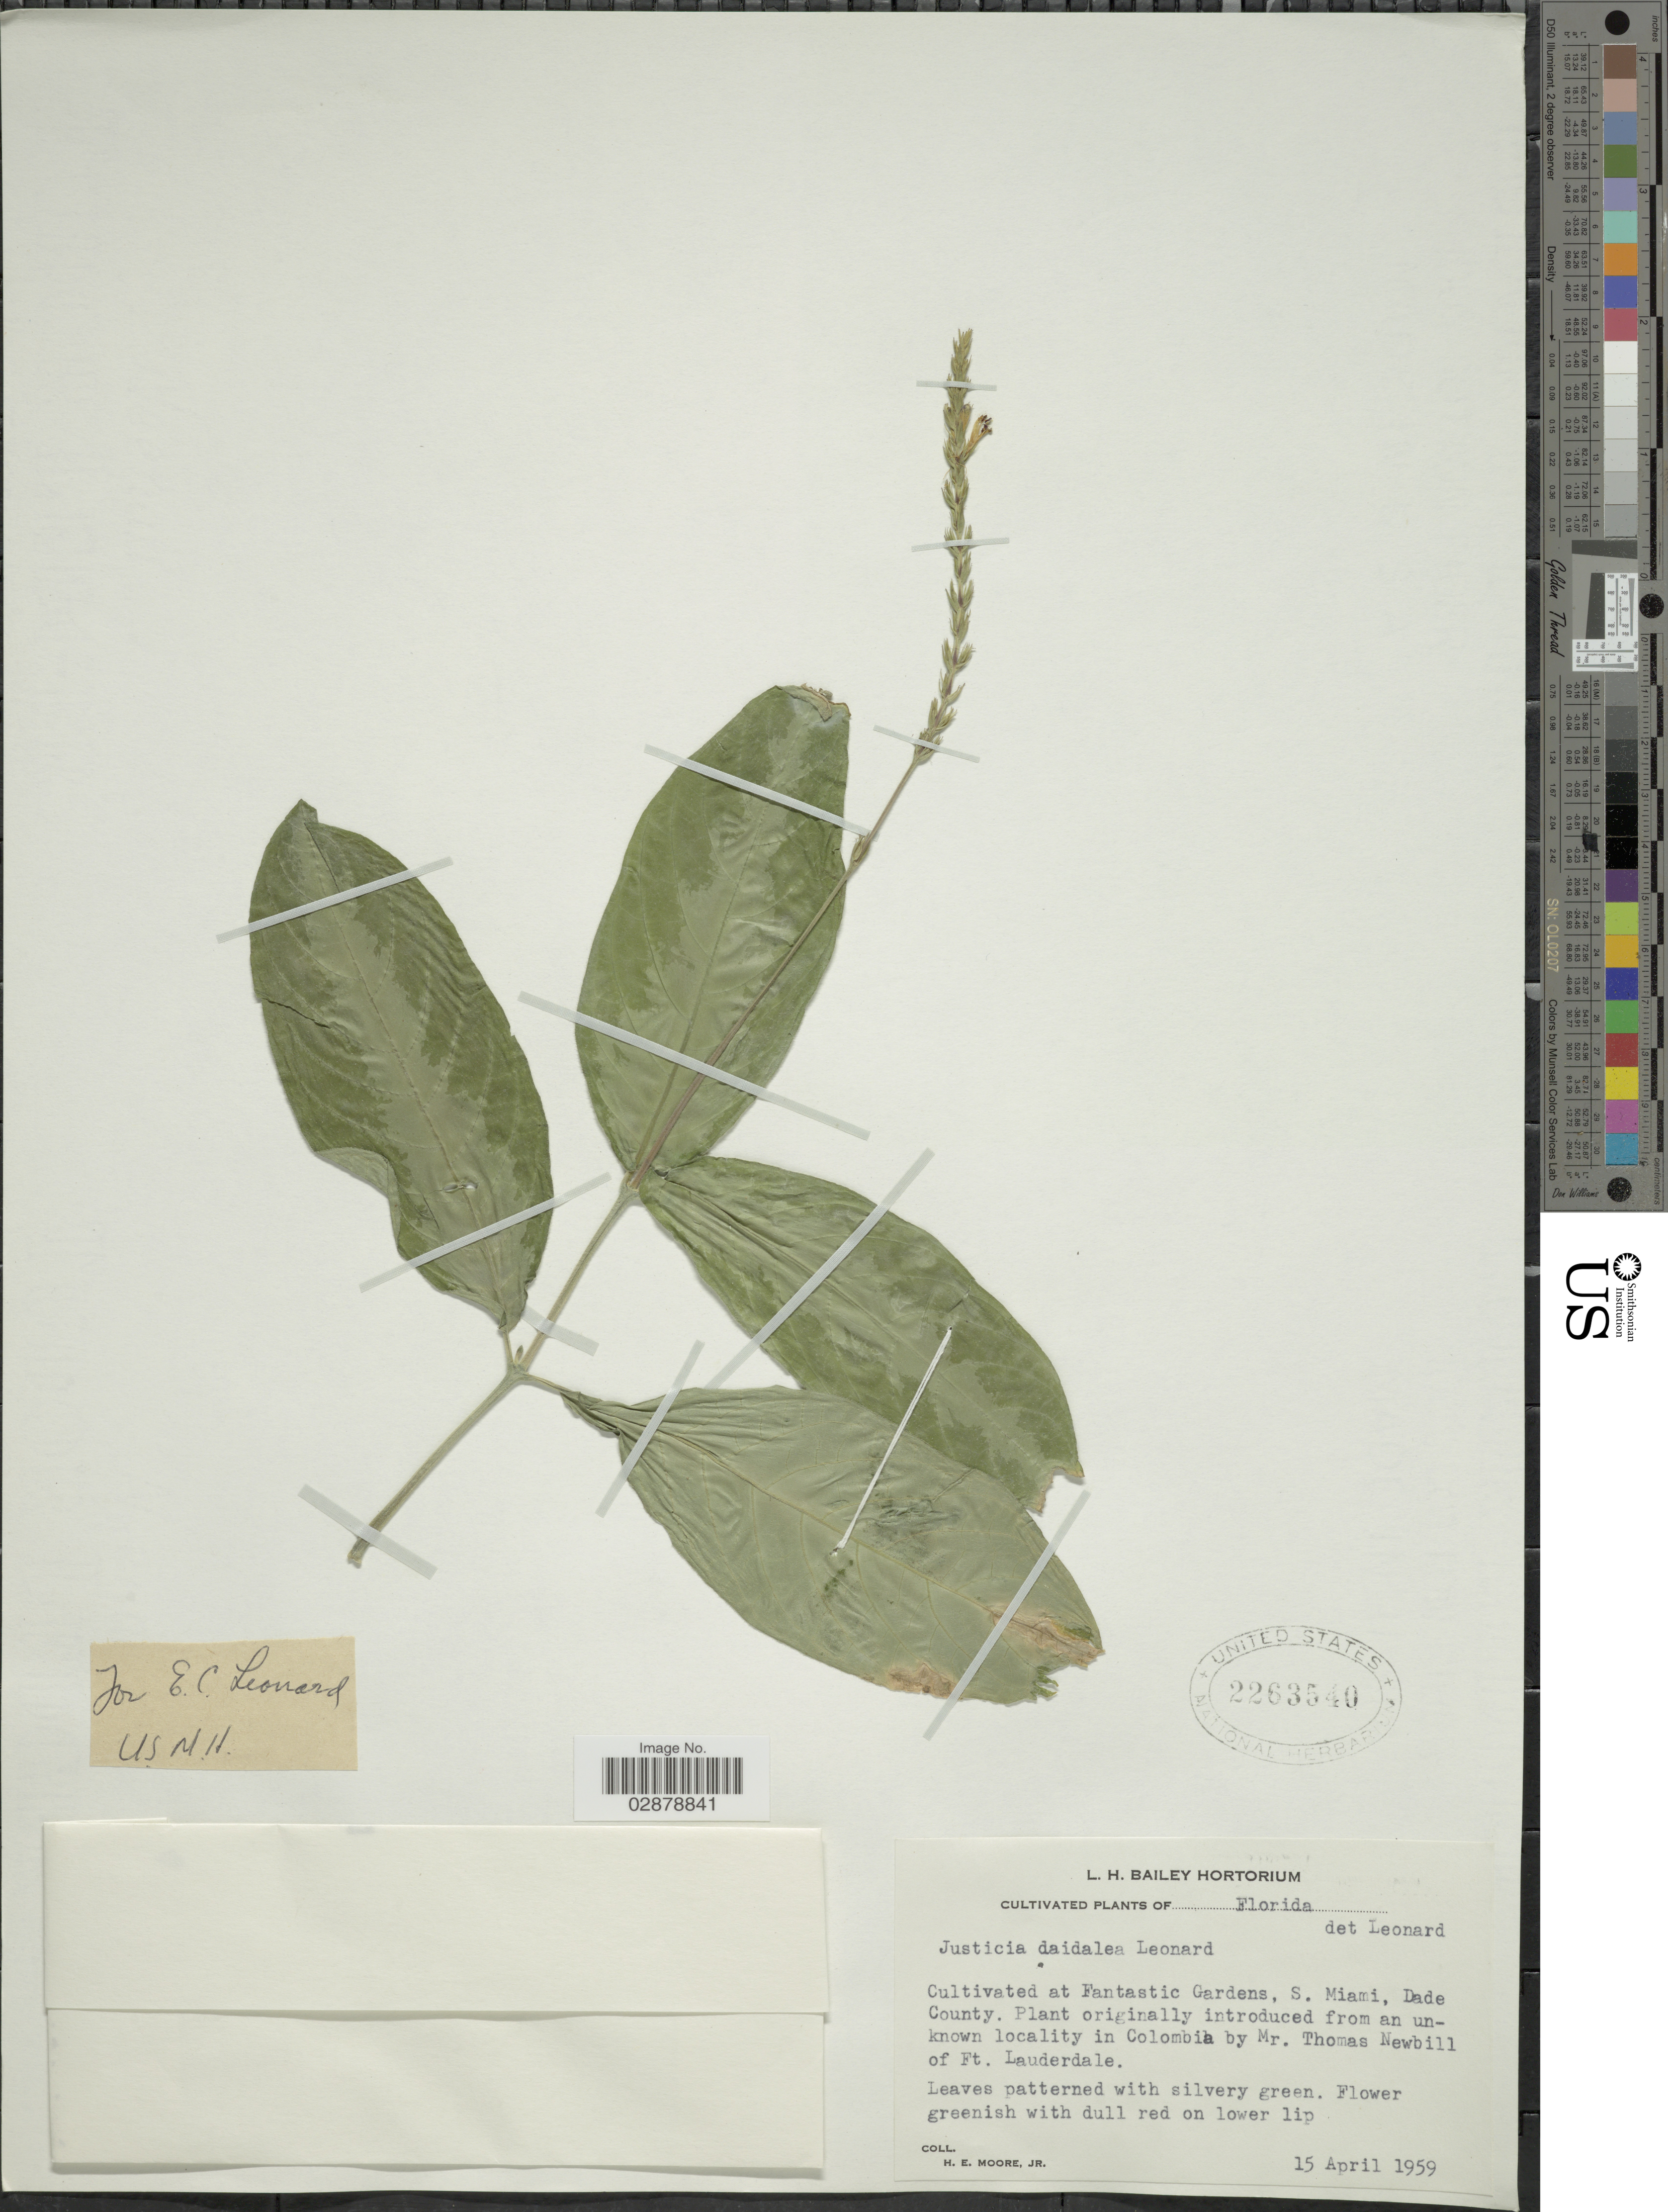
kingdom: Plantae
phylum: Tracheophyta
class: Magnoliopsida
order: Lamiales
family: Acanthaceae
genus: Justicia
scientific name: Justicia daidalea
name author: Leonard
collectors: H. Moore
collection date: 1959-04-15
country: United States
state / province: Florida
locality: Fantastic Gardens, S. Miami, Dade County.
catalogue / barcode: US 2263540